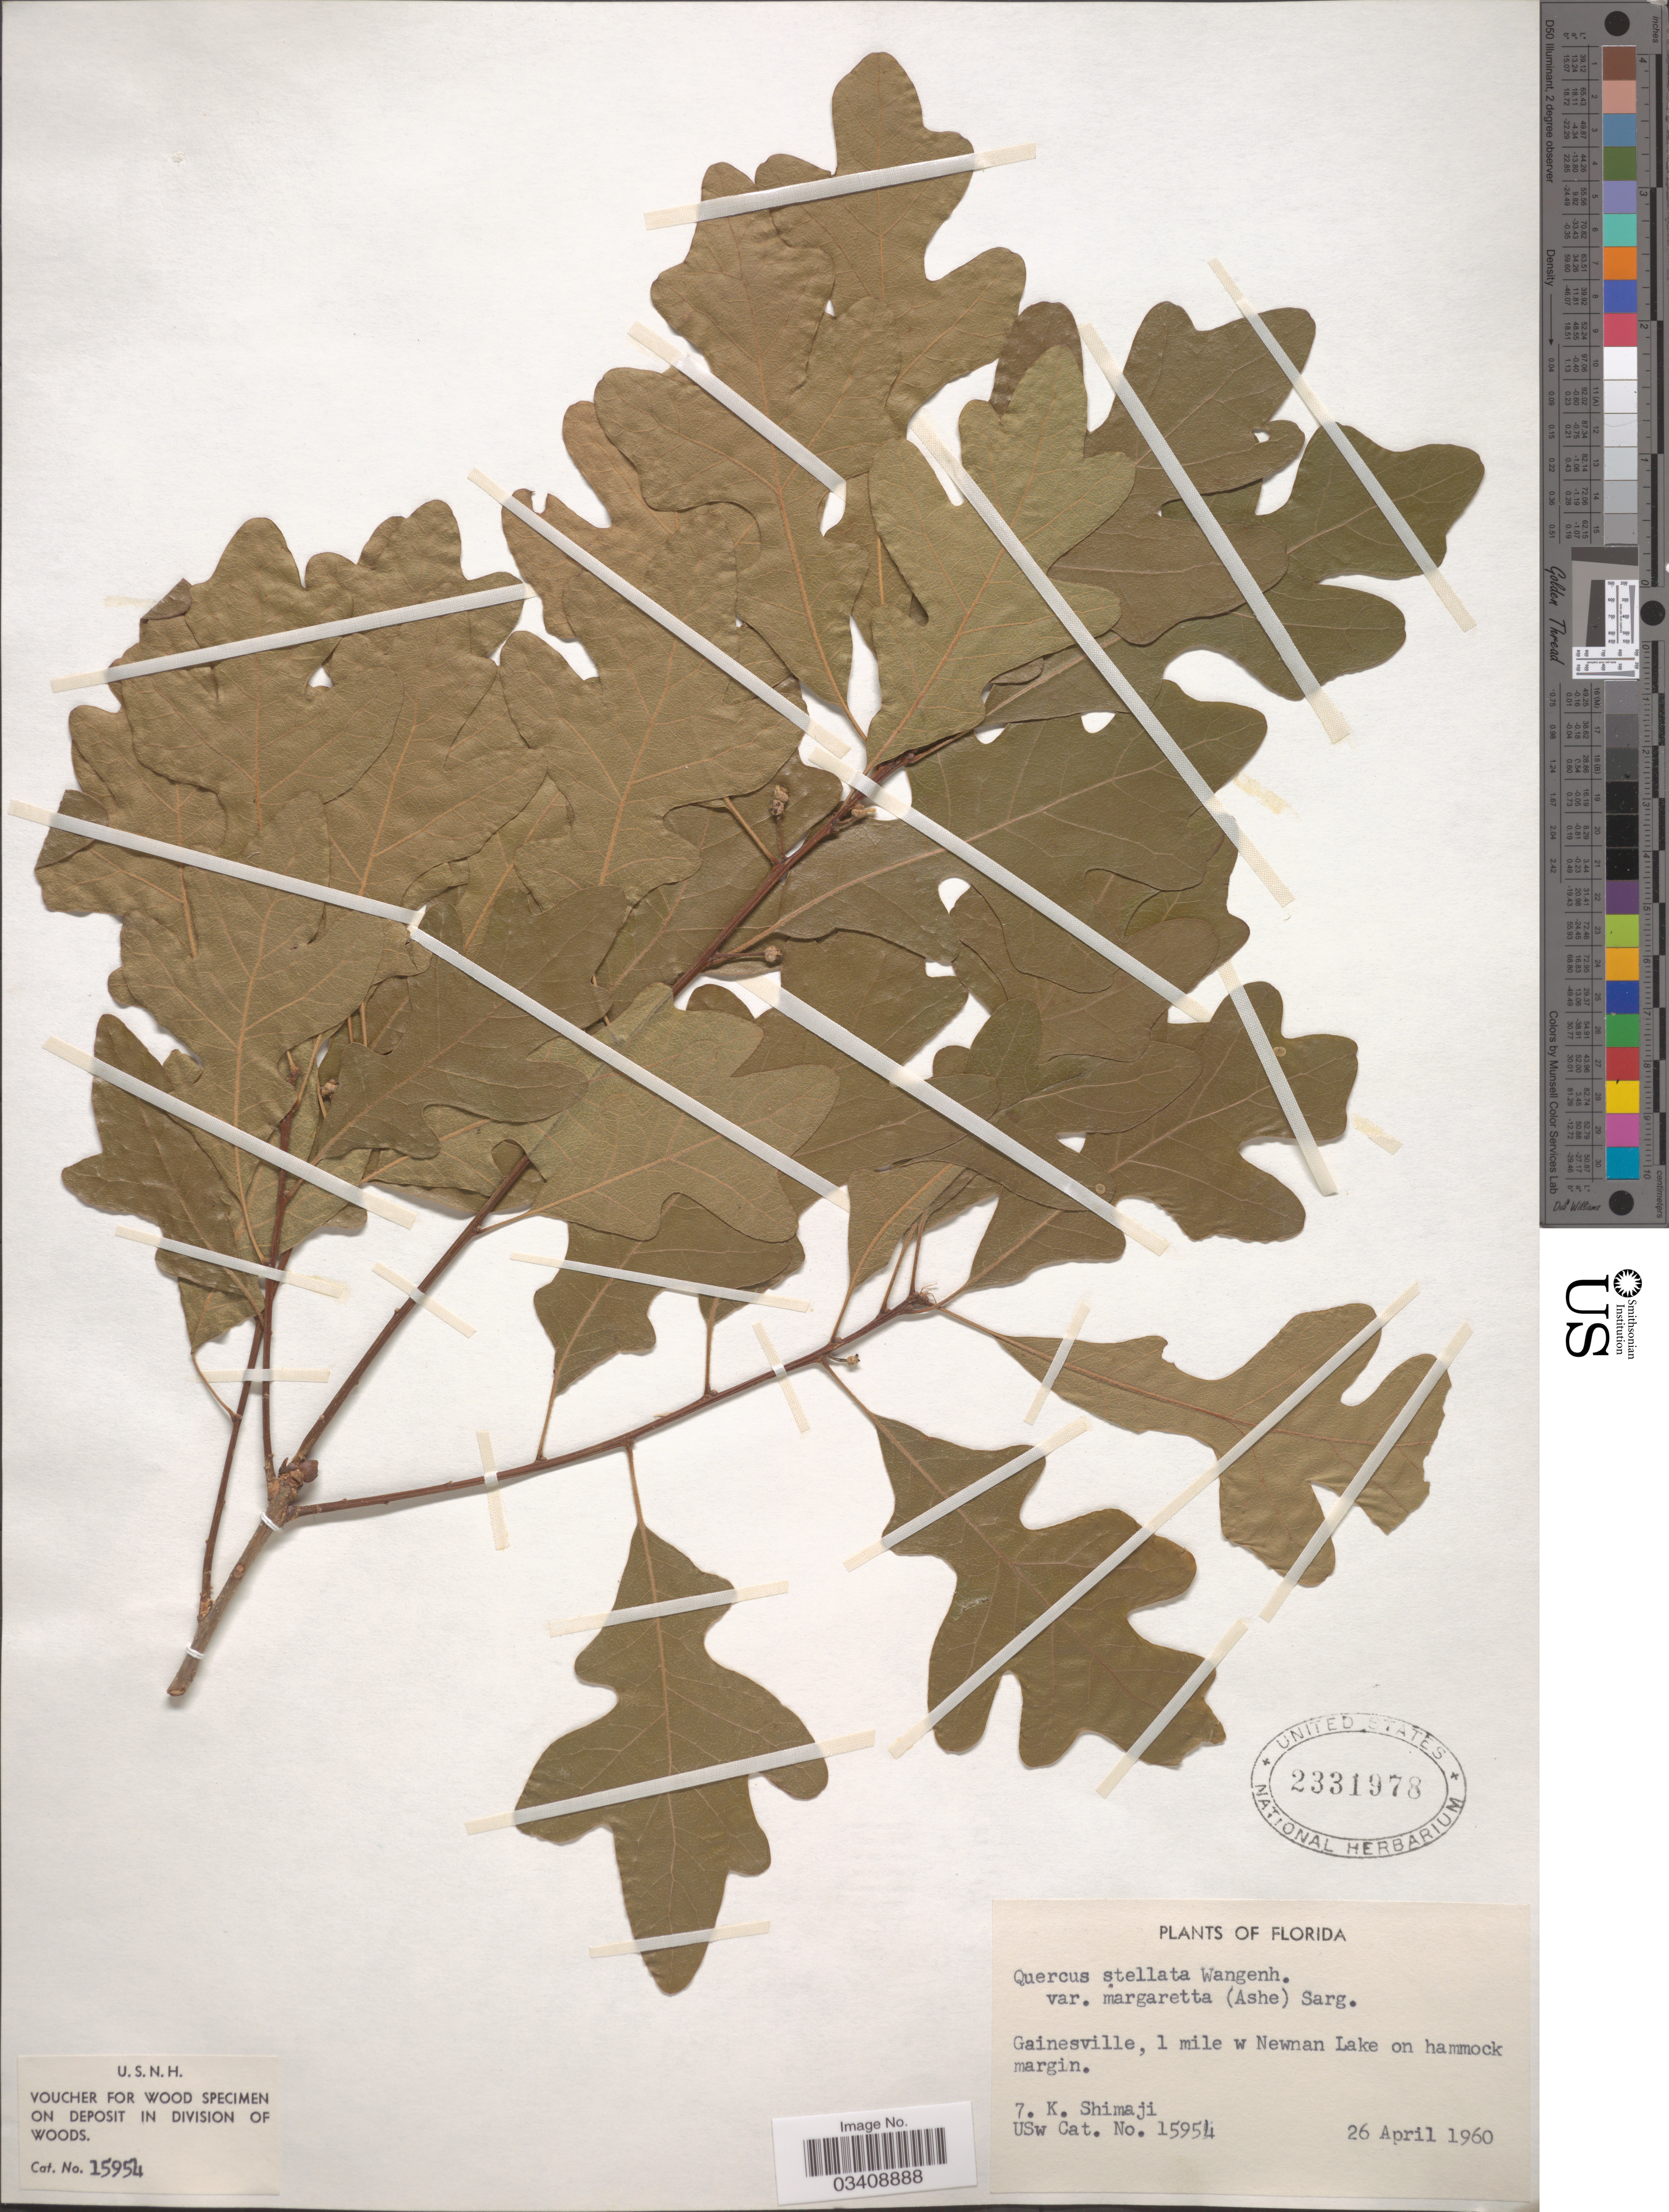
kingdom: Plantae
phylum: Tracheophyta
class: Magnoliopsida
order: Fagales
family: Fagaceae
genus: Quercus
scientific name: Quercus brontia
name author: Jenne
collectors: K. Shimaji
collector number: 7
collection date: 1960-04-26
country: United States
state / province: Florida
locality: Gainesville, 1 mile w Newnan Lake on hammock margin.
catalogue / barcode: US 2331978